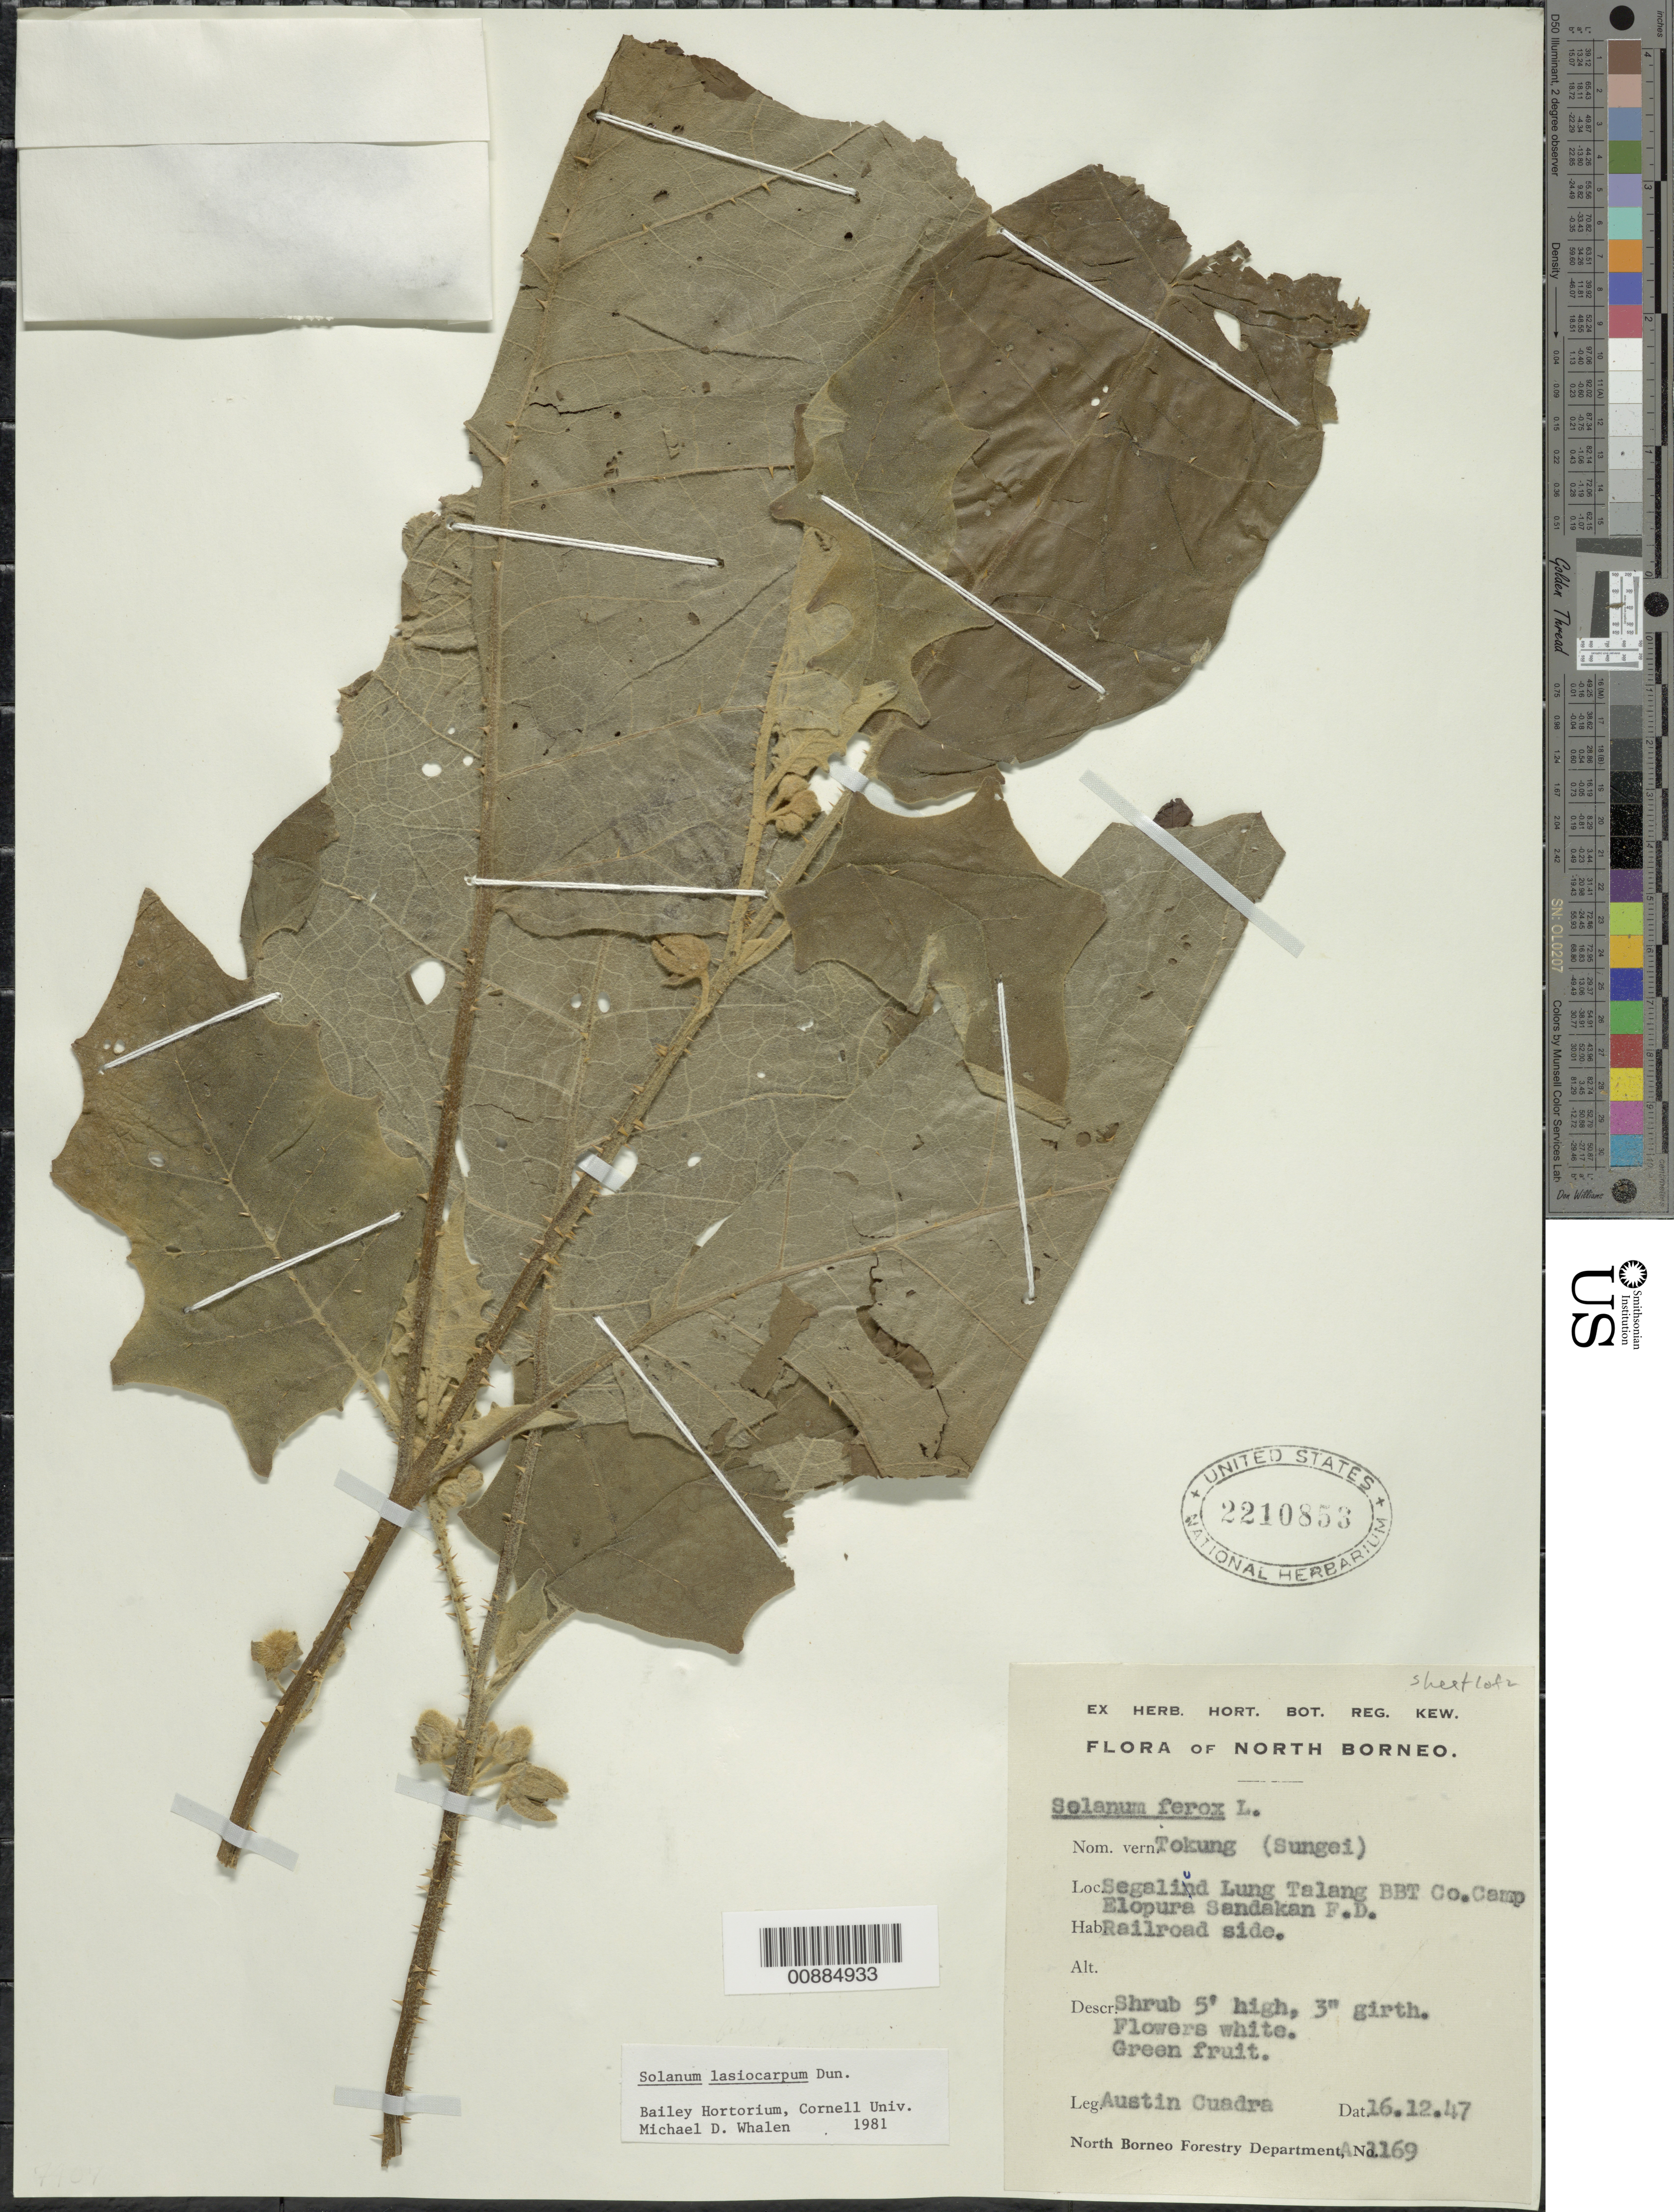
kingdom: Plantae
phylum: Tracheophyta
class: Magnoliopsida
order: Solanales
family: Solanaceae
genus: Solanum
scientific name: Solanum lasiocarpum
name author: Dunal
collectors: A. Cuadra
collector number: A 1169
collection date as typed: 16 Dec 1947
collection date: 1947-12-16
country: Malaysia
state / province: Sabah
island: Borneo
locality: Elopura Sandakan, Segaliund Lung Talang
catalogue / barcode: US 2210853